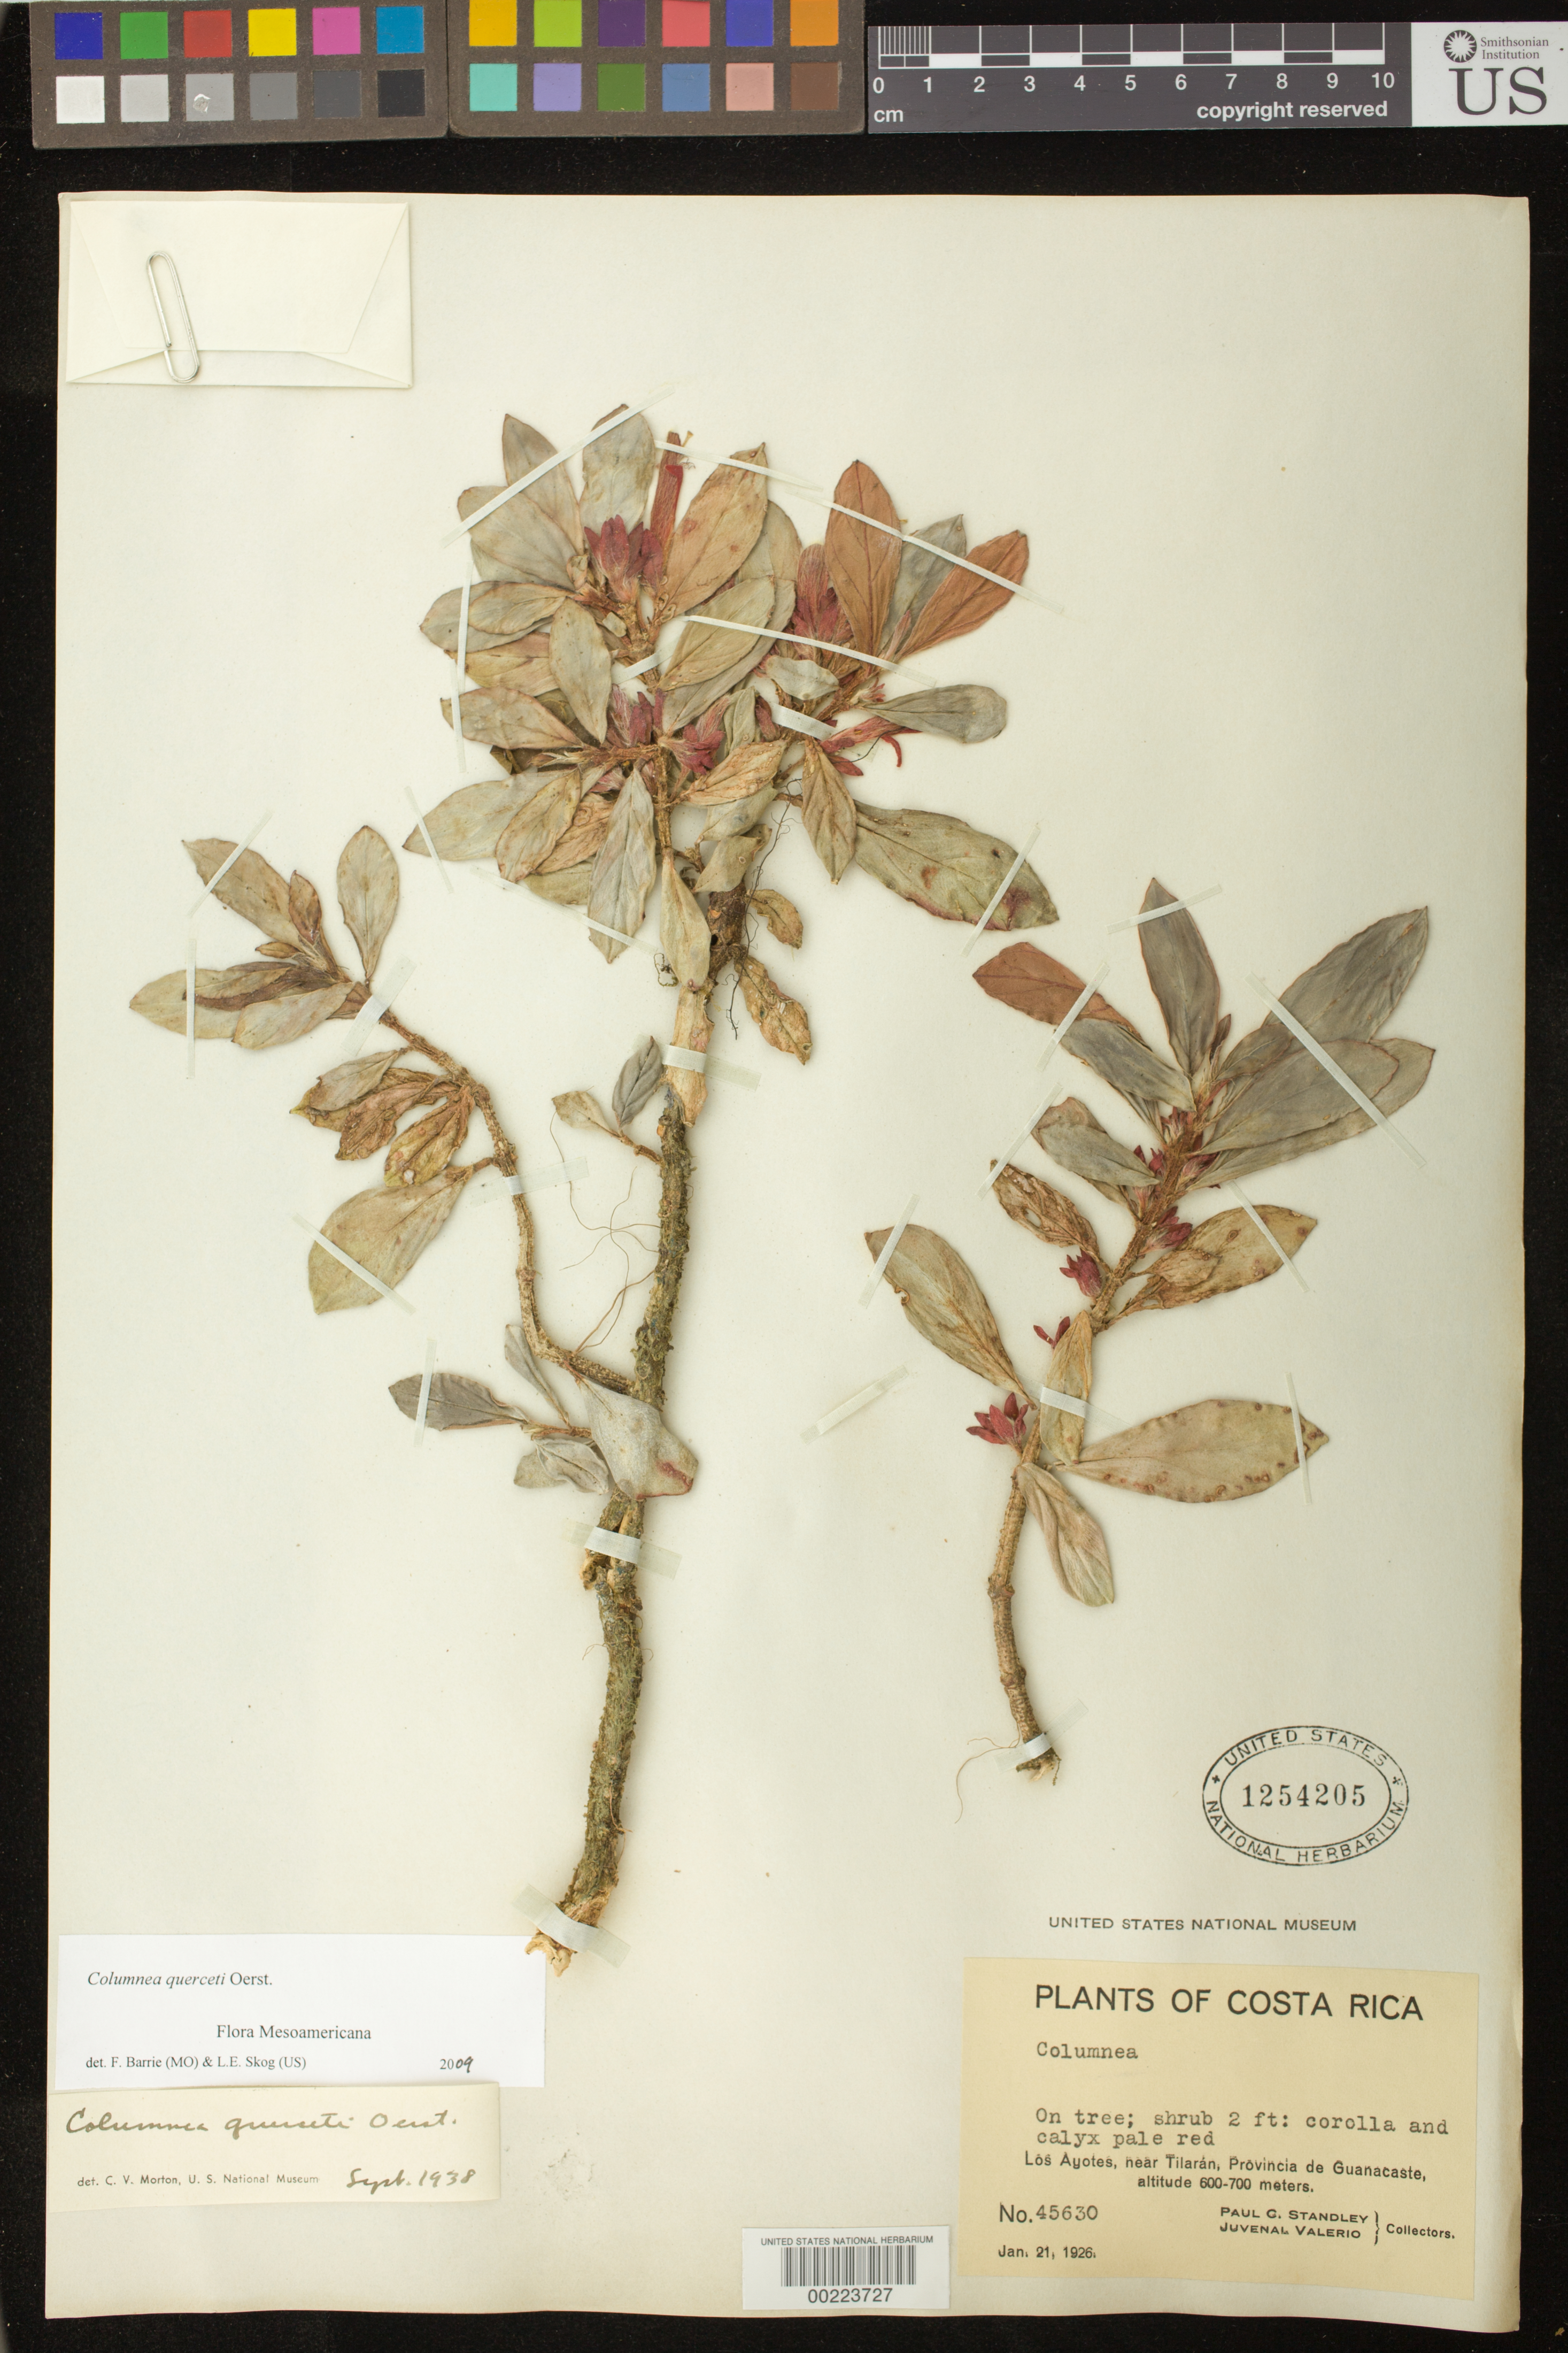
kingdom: Plantae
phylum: Tracheophyta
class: Magnoliopsida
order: Lamiales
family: Gesneriaceae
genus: Columnea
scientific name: Columnea querceti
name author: Oerst.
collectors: P. C. Standley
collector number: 45630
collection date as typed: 21 Jan 1926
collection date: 1926-01-21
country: Costa Rica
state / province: Guanacaste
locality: Los Ayotes, near Tilaran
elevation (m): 600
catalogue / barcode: US 1254205